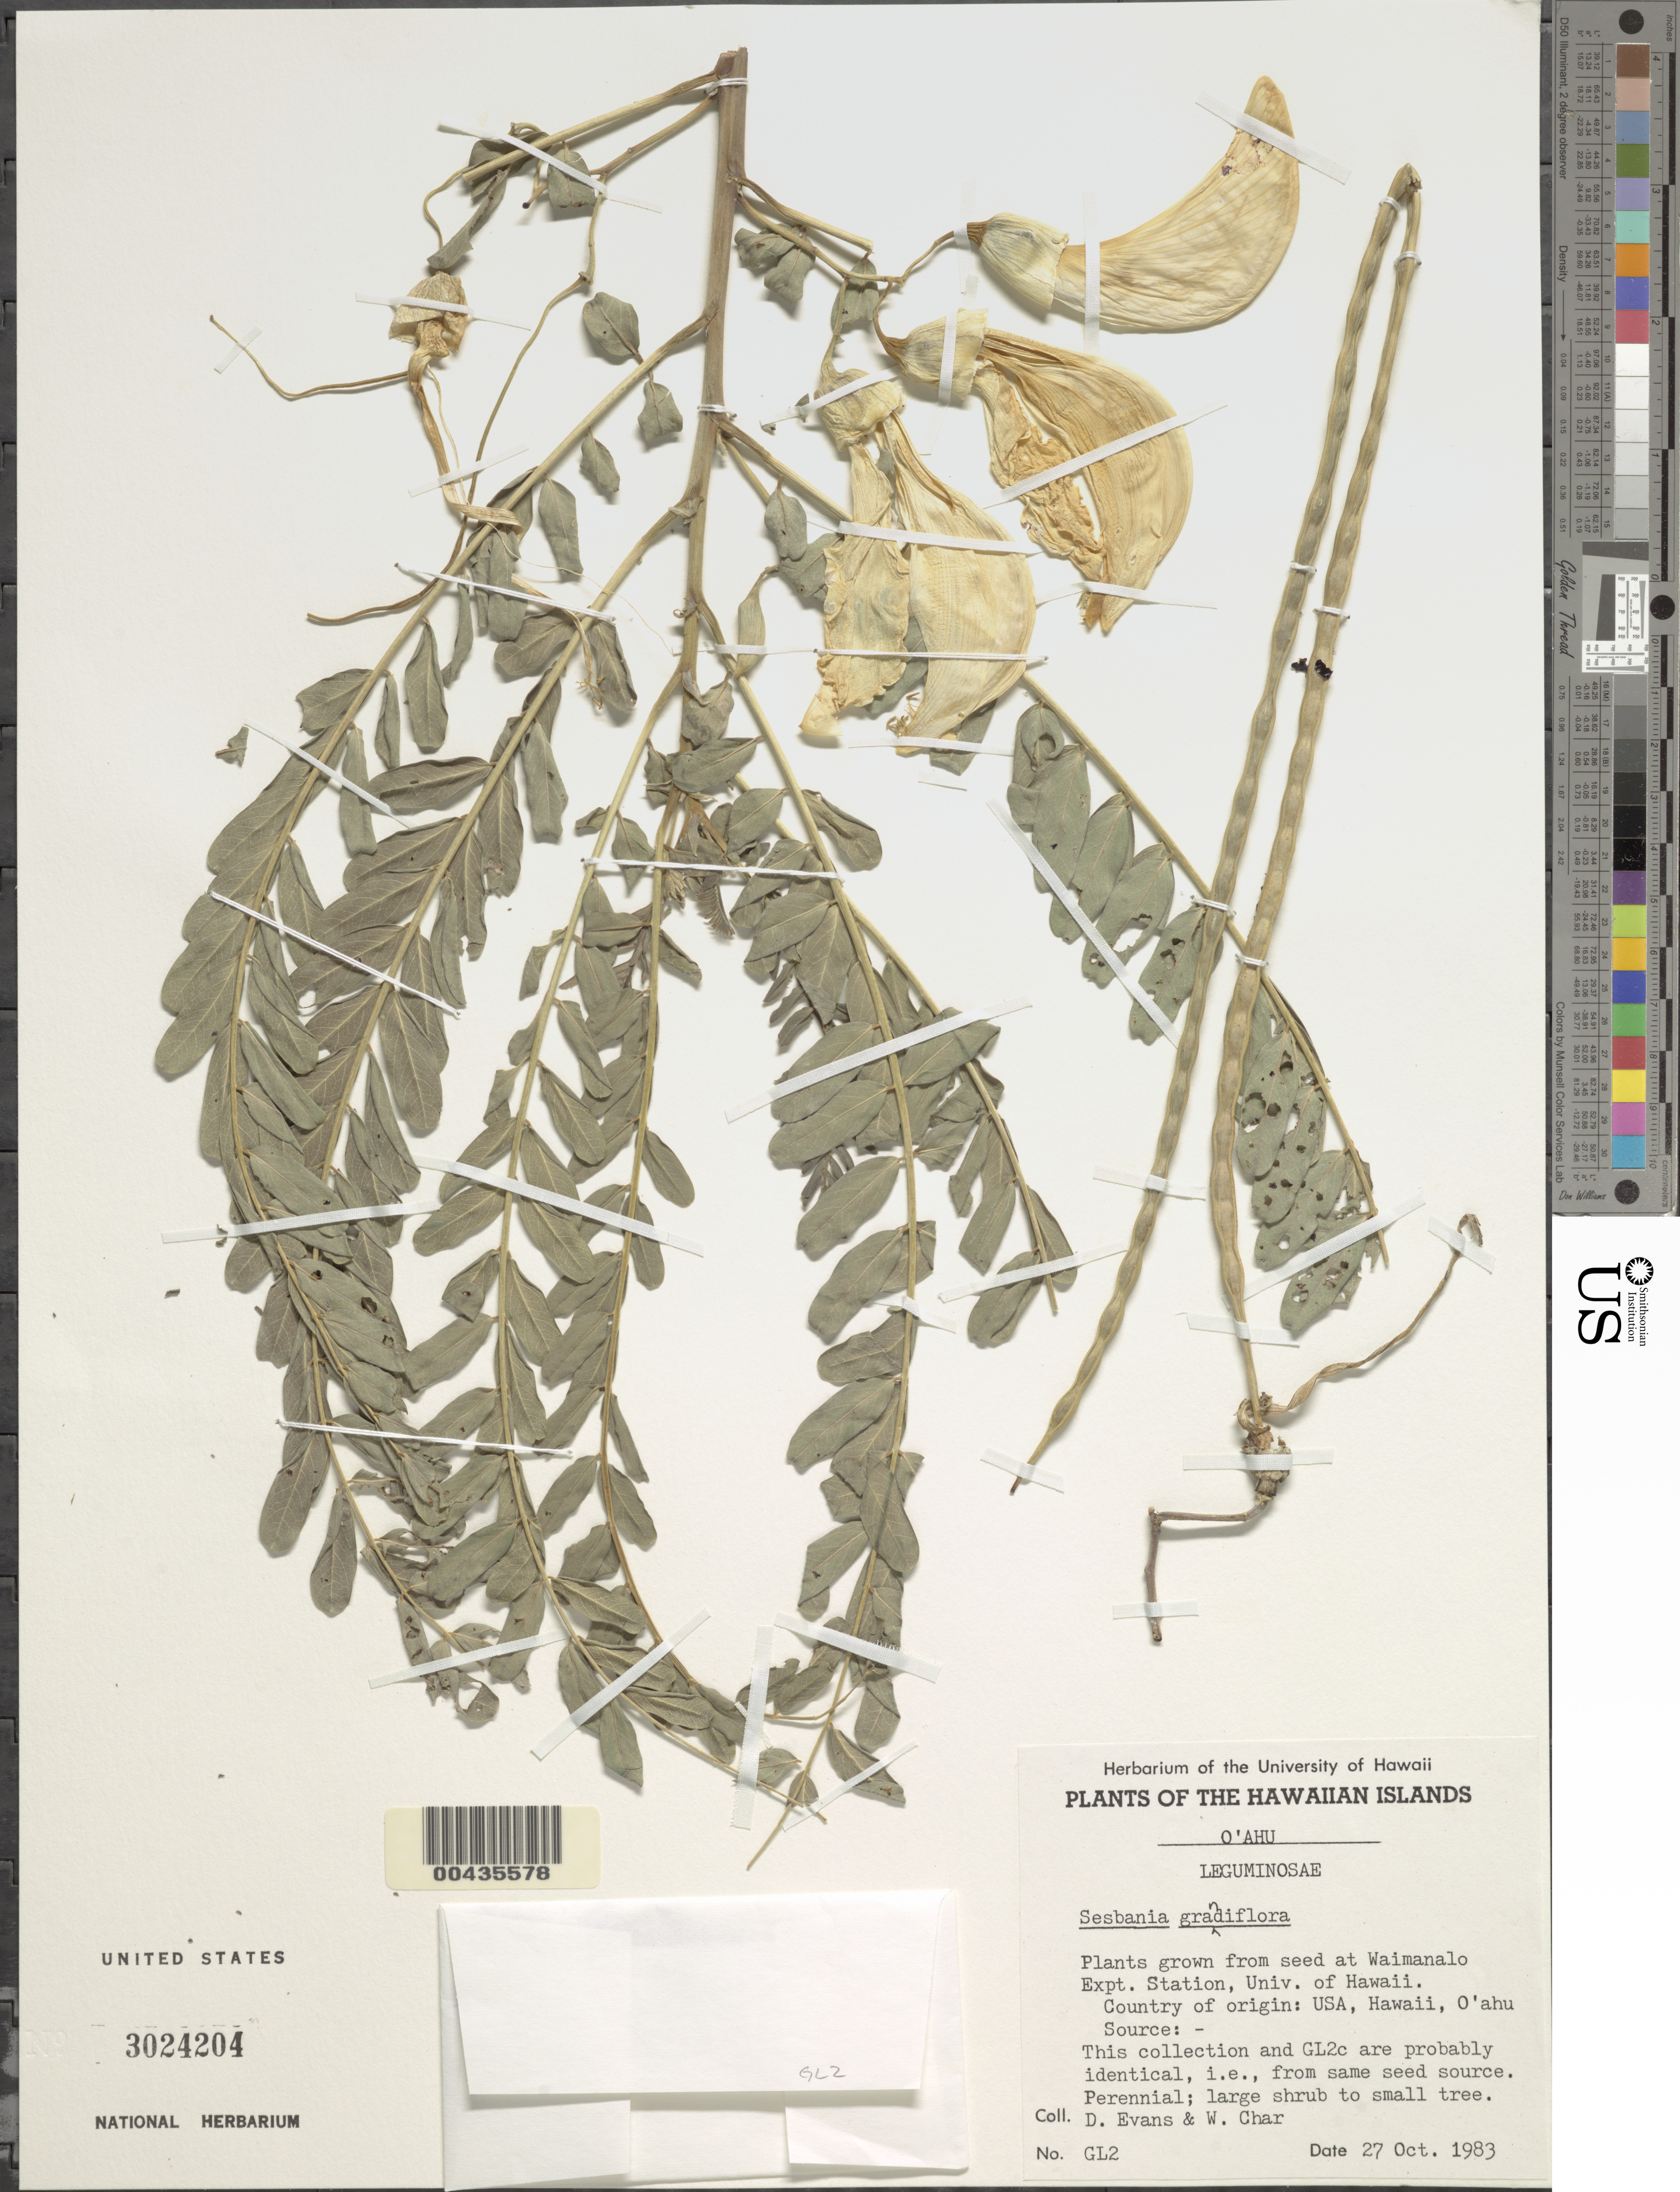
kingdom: Plantae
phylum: Tracheophyta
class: Magnoliopsida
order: Fabales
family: Fabaceae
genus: Sesbania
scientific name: Sesbania grandiflora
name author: (L.) Poir.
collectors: D. Evans & W. Char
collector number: GL2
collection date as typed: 27 Oct 1983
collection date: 1983-10-27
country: United States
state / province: Hawaii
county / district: Honolulu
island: Oahu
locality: Waimanalo Expt. Station, University of Hawaii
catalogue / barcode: US 3024204